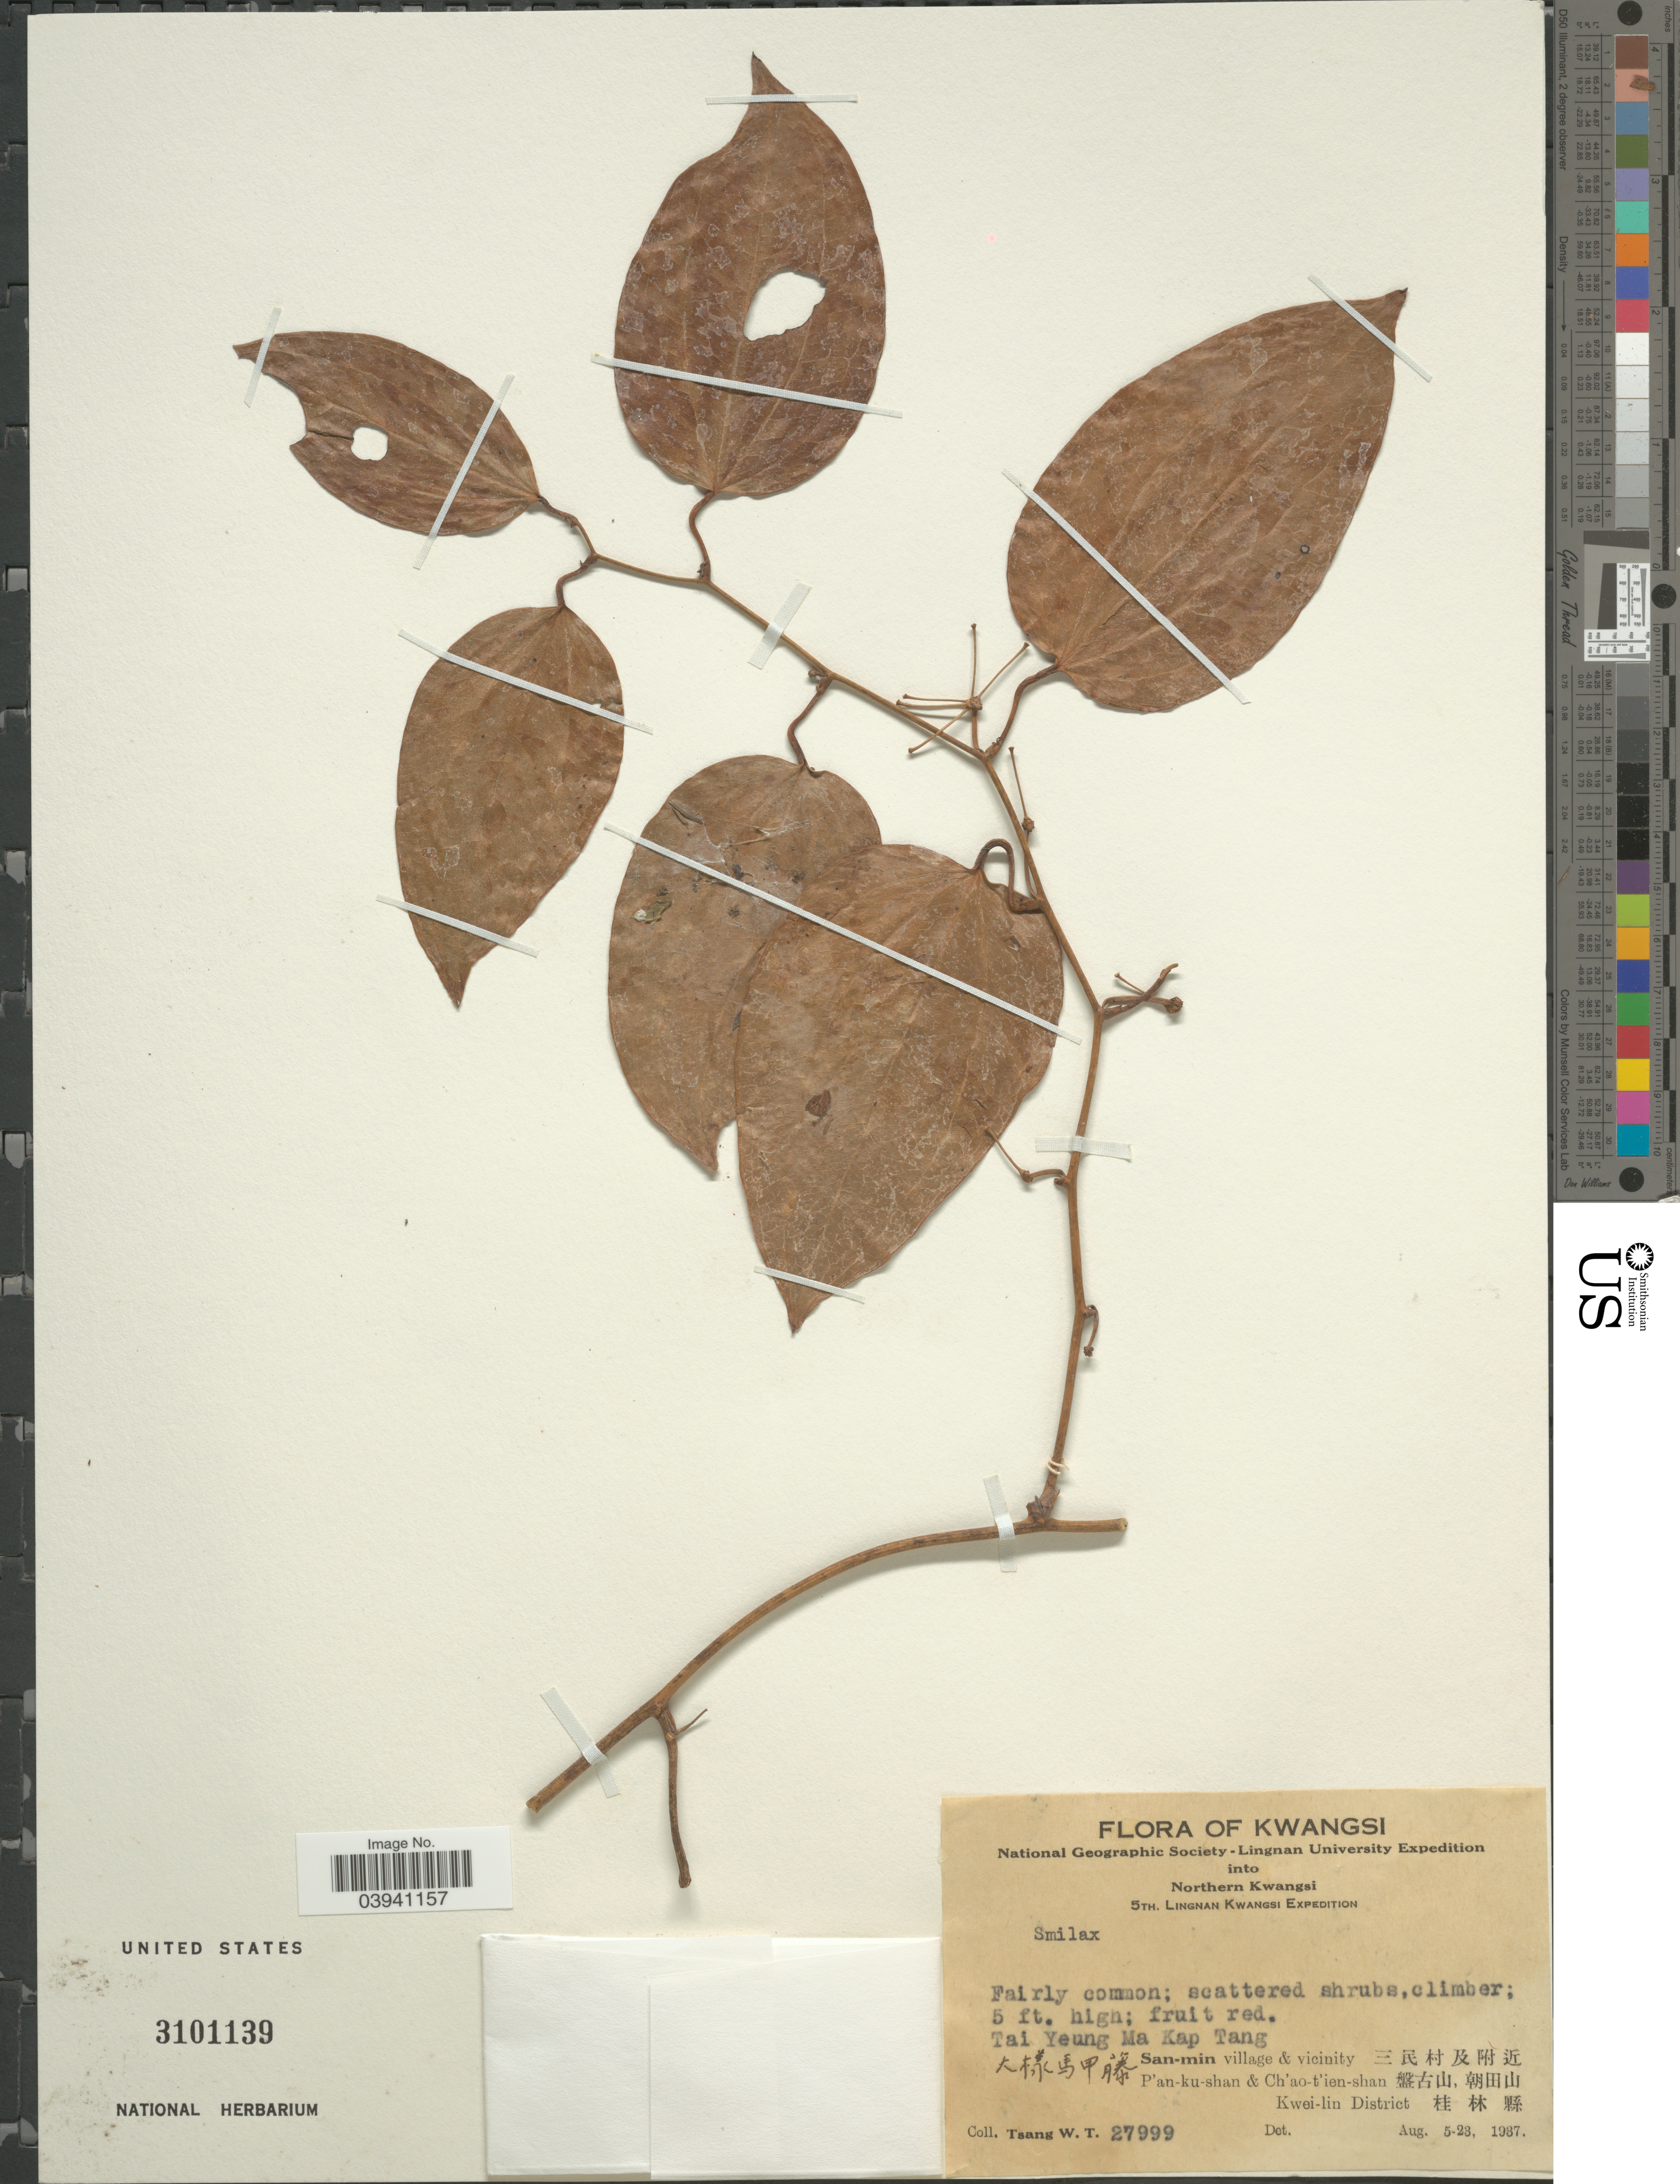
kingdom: Plantae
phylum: Tracheophyta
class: Liliopsida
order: Liliales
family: Smilacaceae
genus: Smilax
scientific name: Smilax sp.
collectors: W. T. Tsang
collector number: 27999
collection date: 1937-08-05/1937-08-23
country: China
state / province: Guangxi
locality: Northern Kwangsi. Tai Yeung Ma Kap Tang X. San-min village & vicinity X. P'an-ku-shan & Ch'ao-t'ien-shan X. Kwei-lin District X.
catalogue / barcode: US 3101139